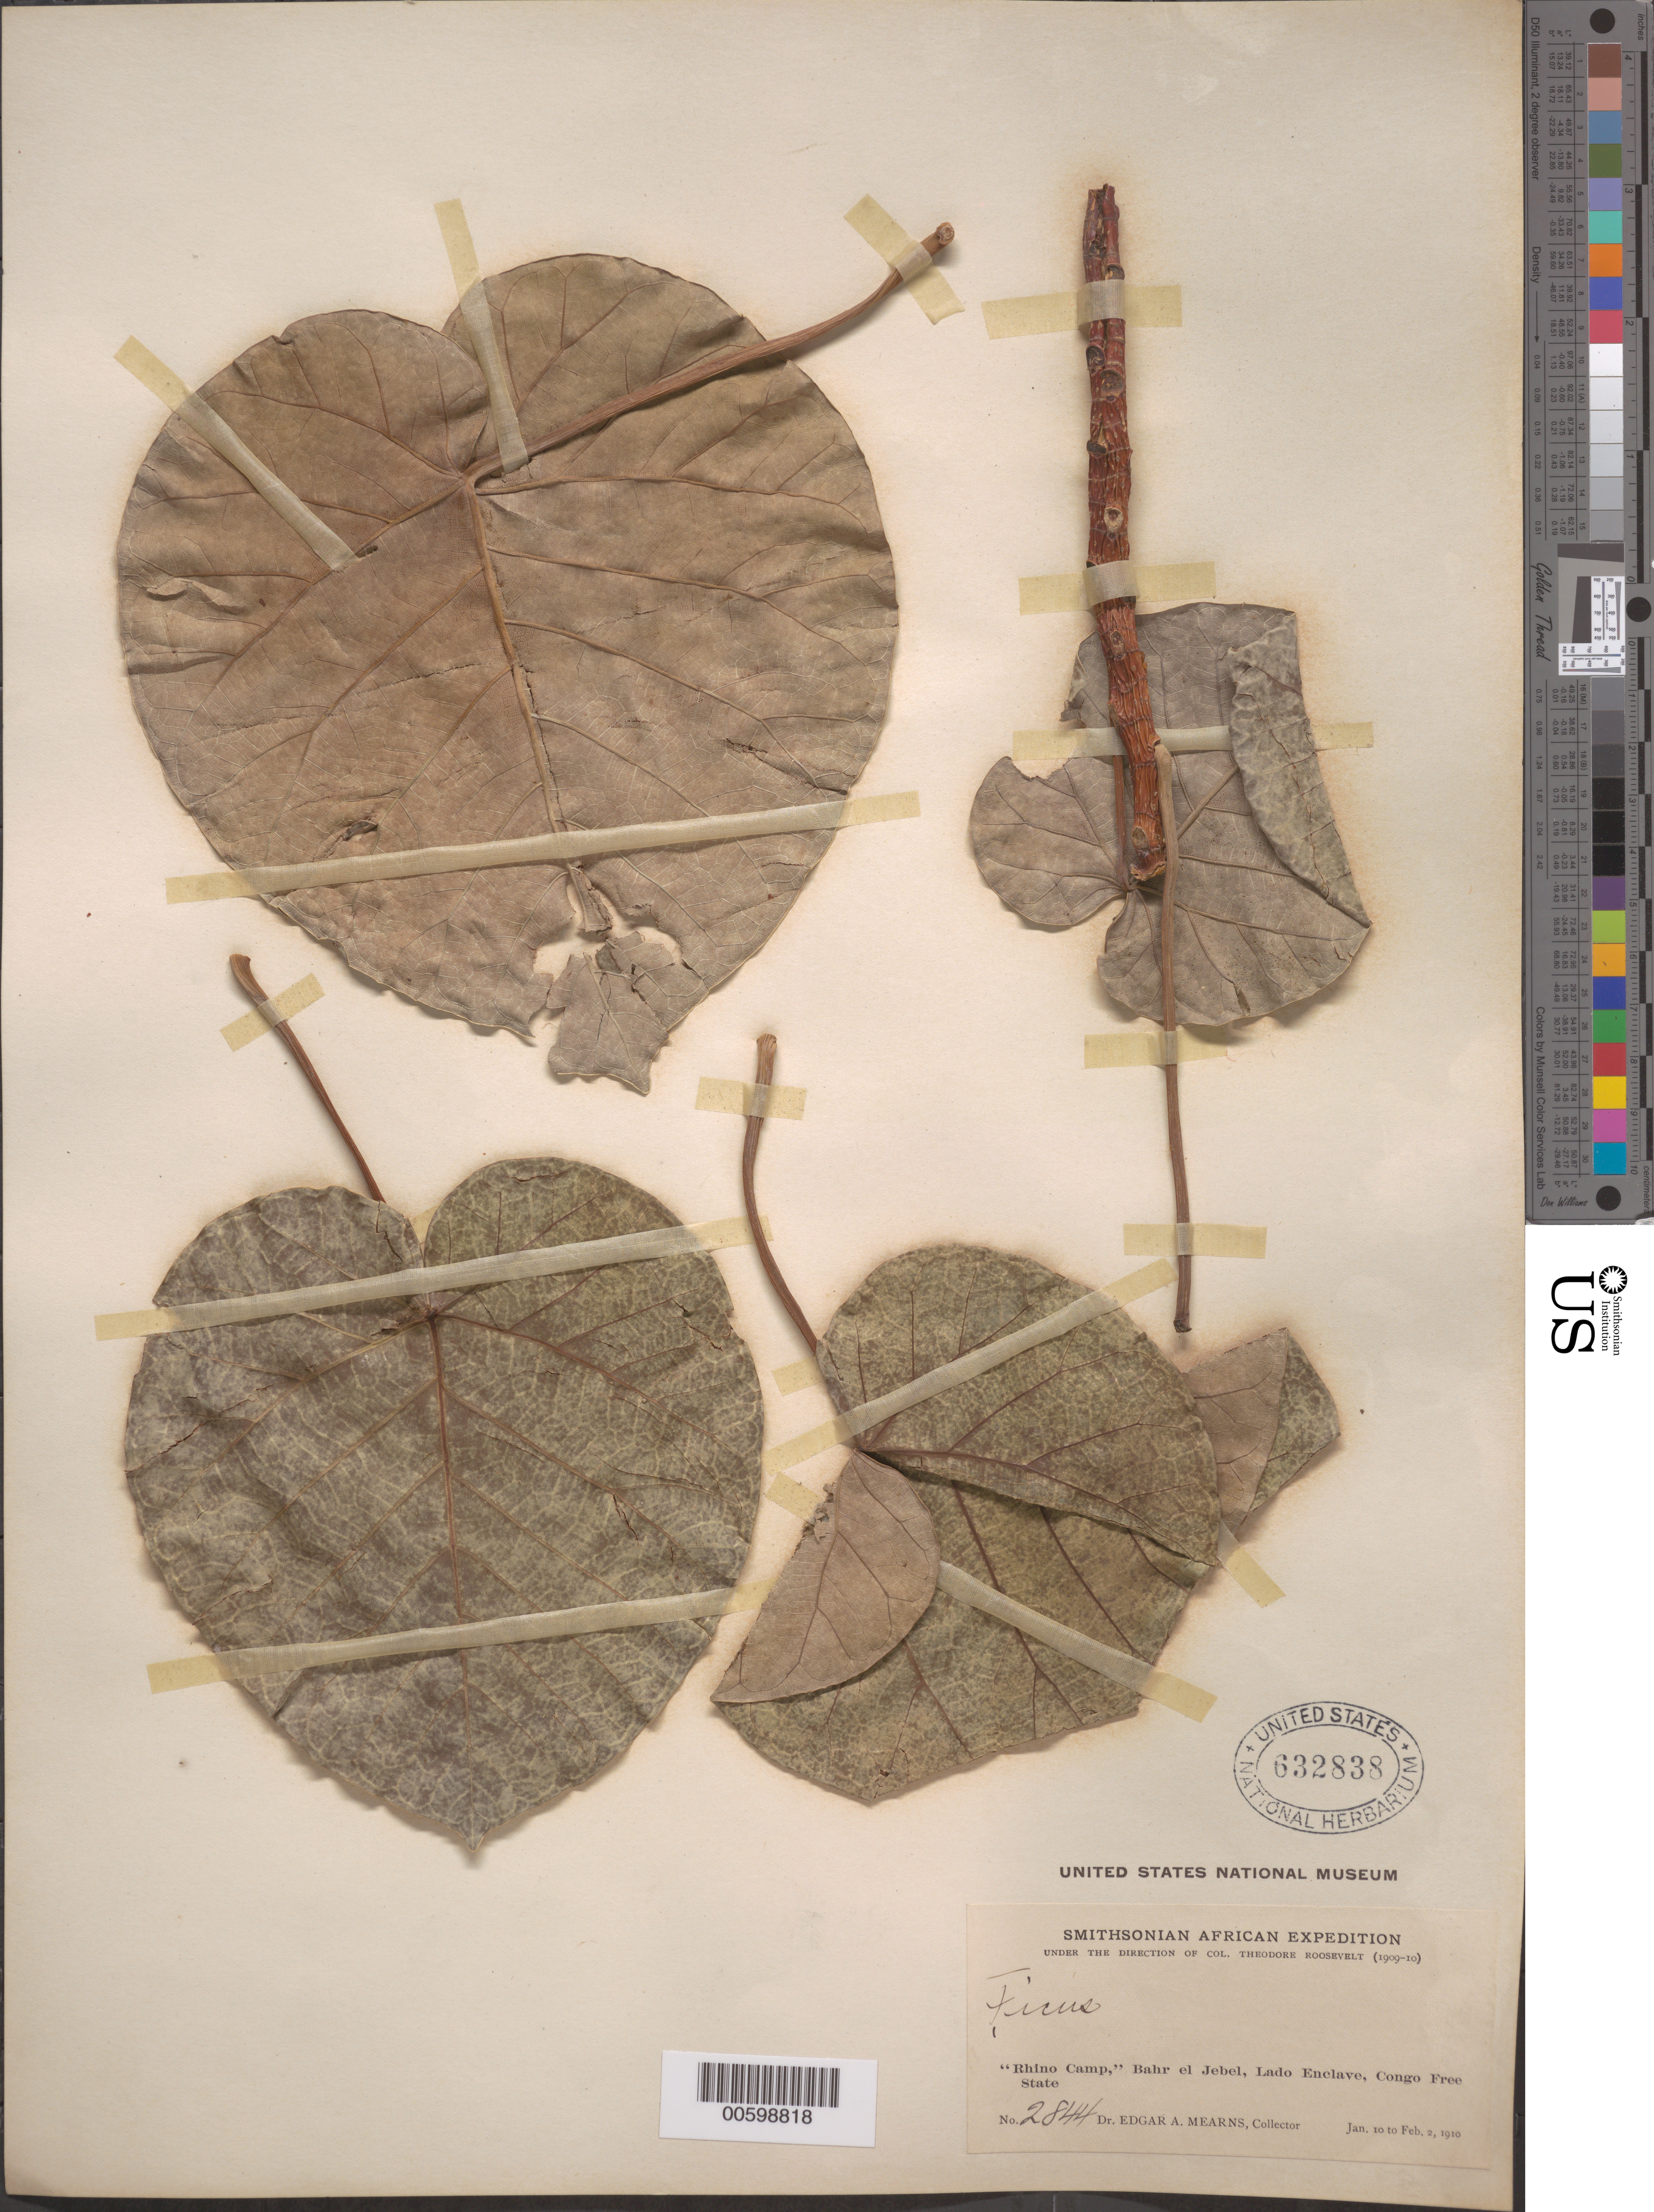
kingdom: Plantae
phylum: Tracheophyta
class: Magnoliopsida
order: Rosales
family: Moraceae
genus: Ficus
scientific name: Ficus sp.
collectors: E. A. Mearns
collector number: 2844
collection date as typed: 10 Jan 1910 to 02 Feb 1910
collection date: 1910-01-10/1910-02-02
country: South Sudan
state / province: Central Equatoria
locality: "Rhino Camp", Bahr el Jebel, Lado Enclave, Congo Free State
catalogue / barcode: US 632838